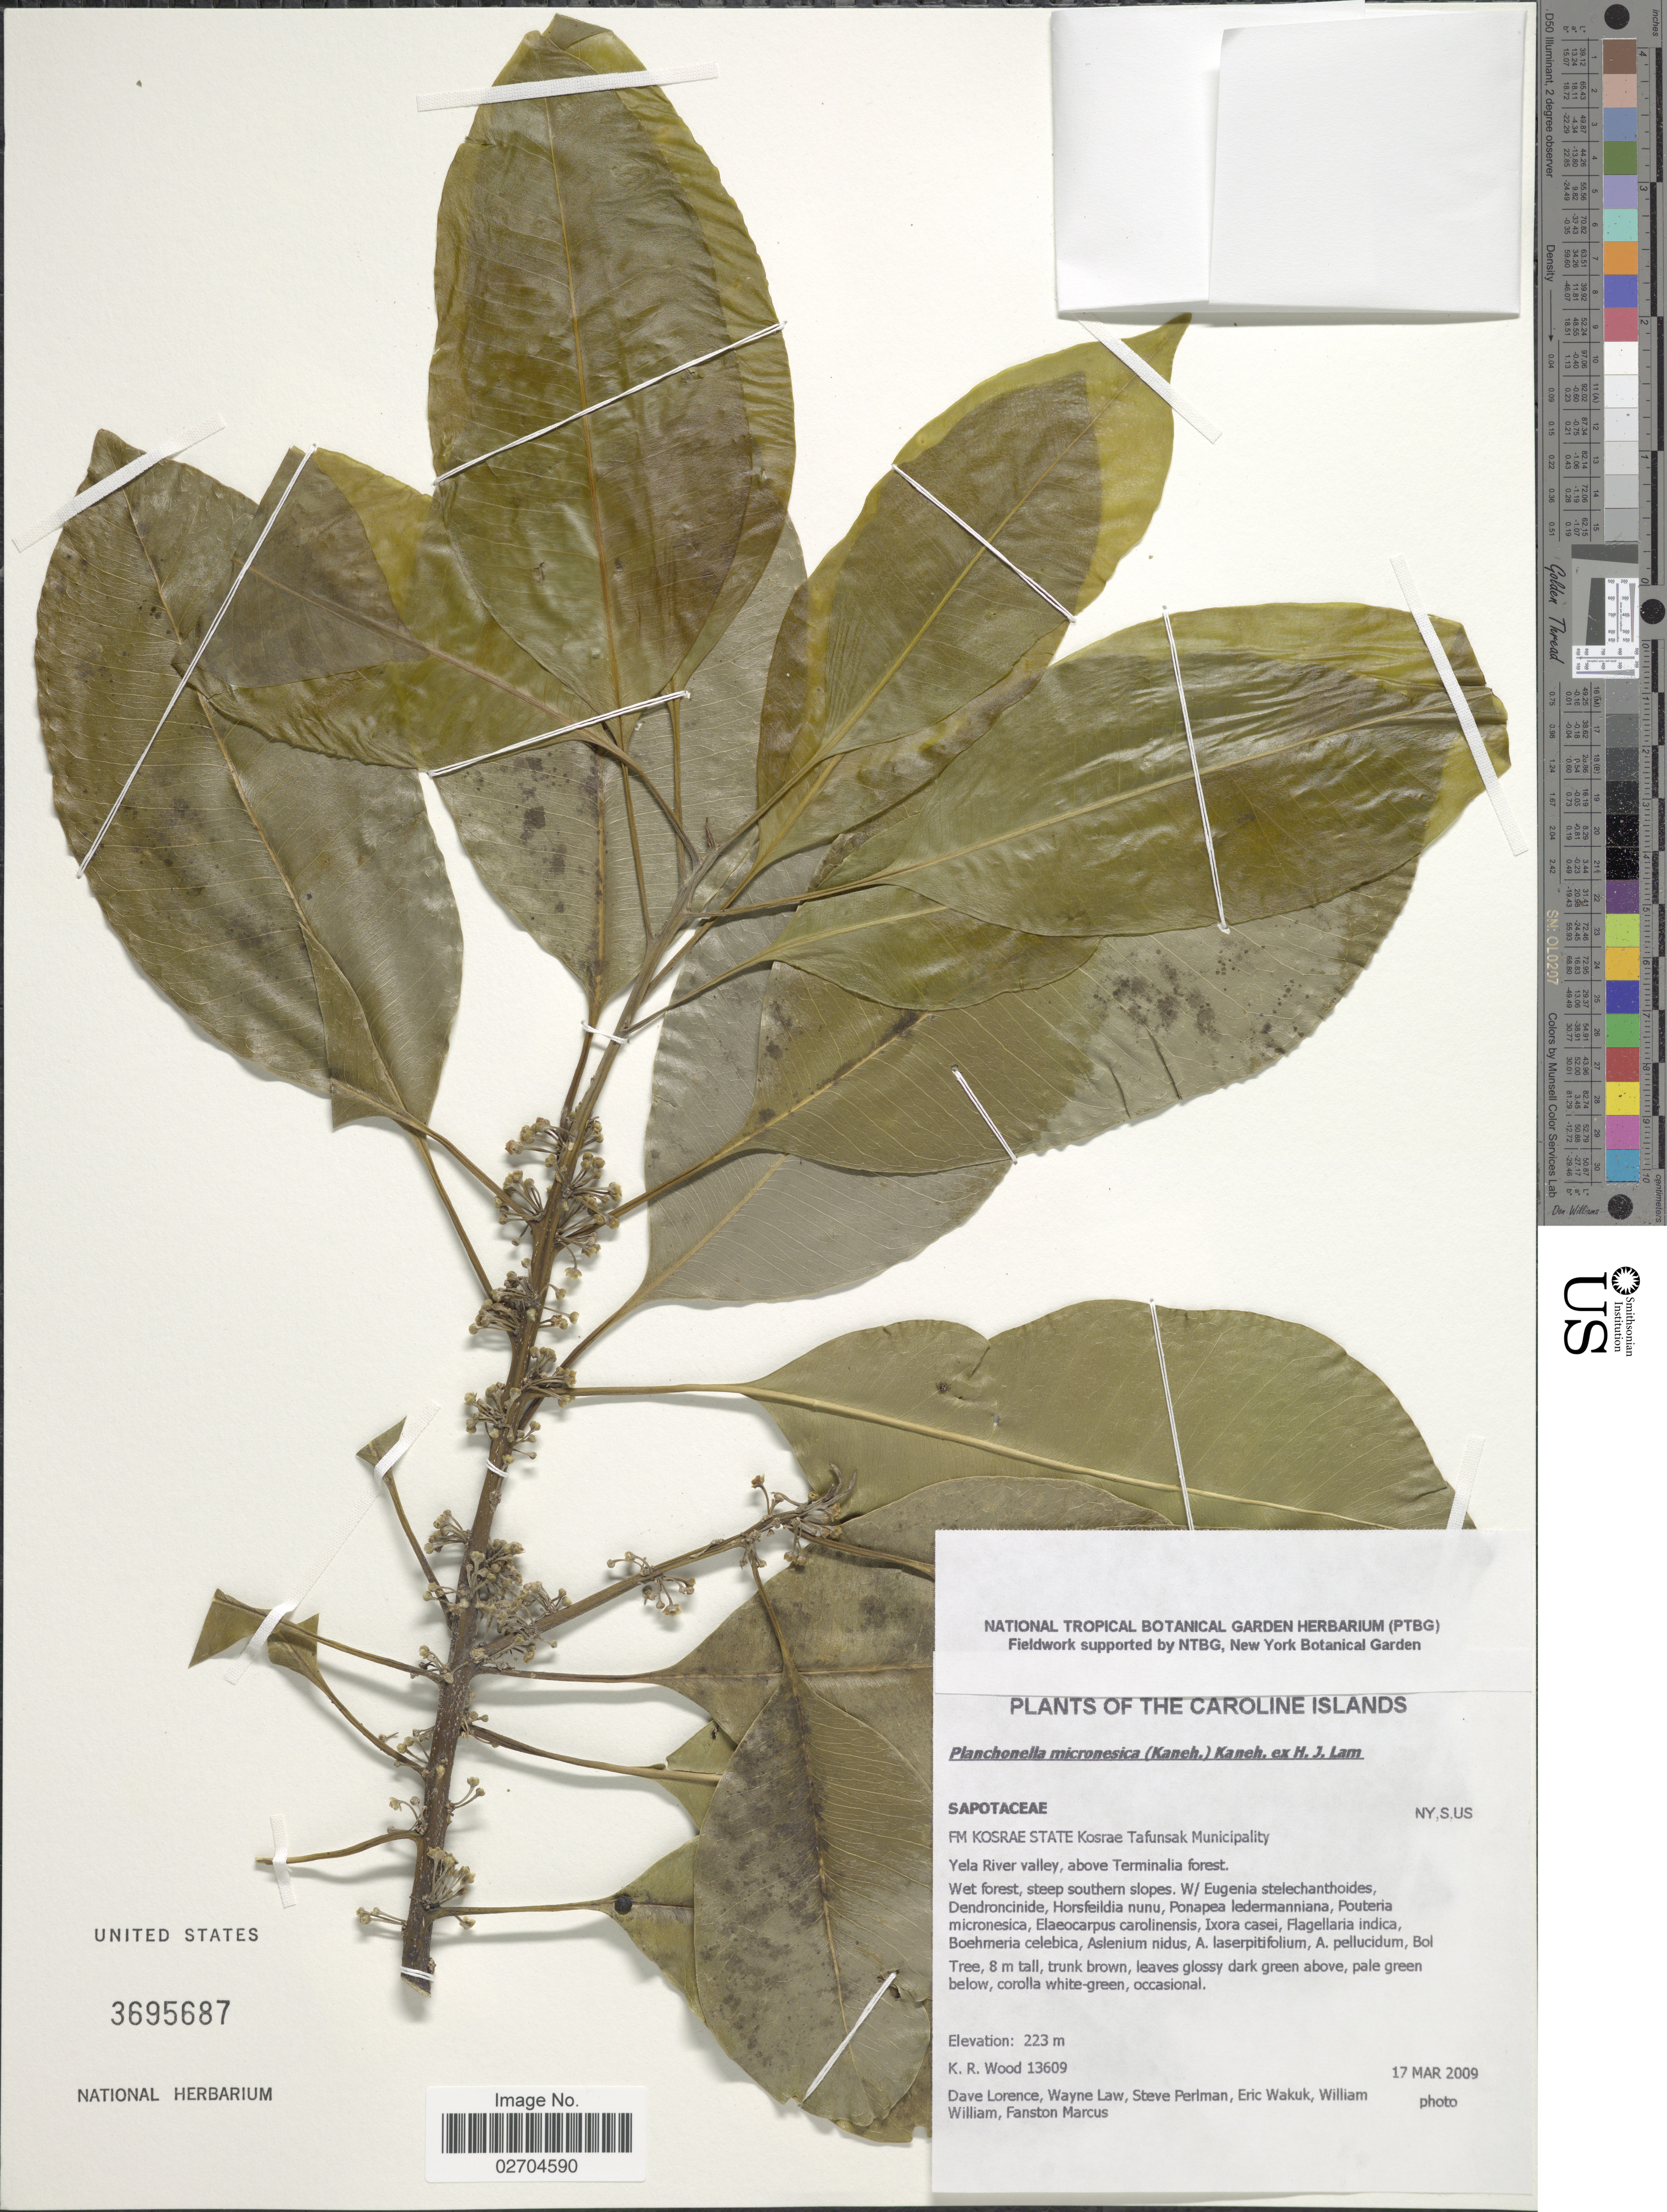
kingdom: Plantae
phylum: Tracheophyta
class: Magnoliopsida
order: Ericales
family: Sapotaceae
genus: Planchonella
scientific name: Planchonella micronesica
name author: (Kaneh.) Kaneh. ex H.J. Lam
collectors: K. R. Wood, D. Lorence, W. Law, S. Perlman & et al.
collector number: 13609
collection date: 2009-03-17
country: Micronesia, Federated States of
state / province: Kosrae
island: Kosrae [Kusaie]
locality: The Caroline Islands. FM Kosrae State. Tafunsak Municipality. Yela River valley, above Terminalia forest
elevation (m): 223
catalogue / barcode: US 3695687